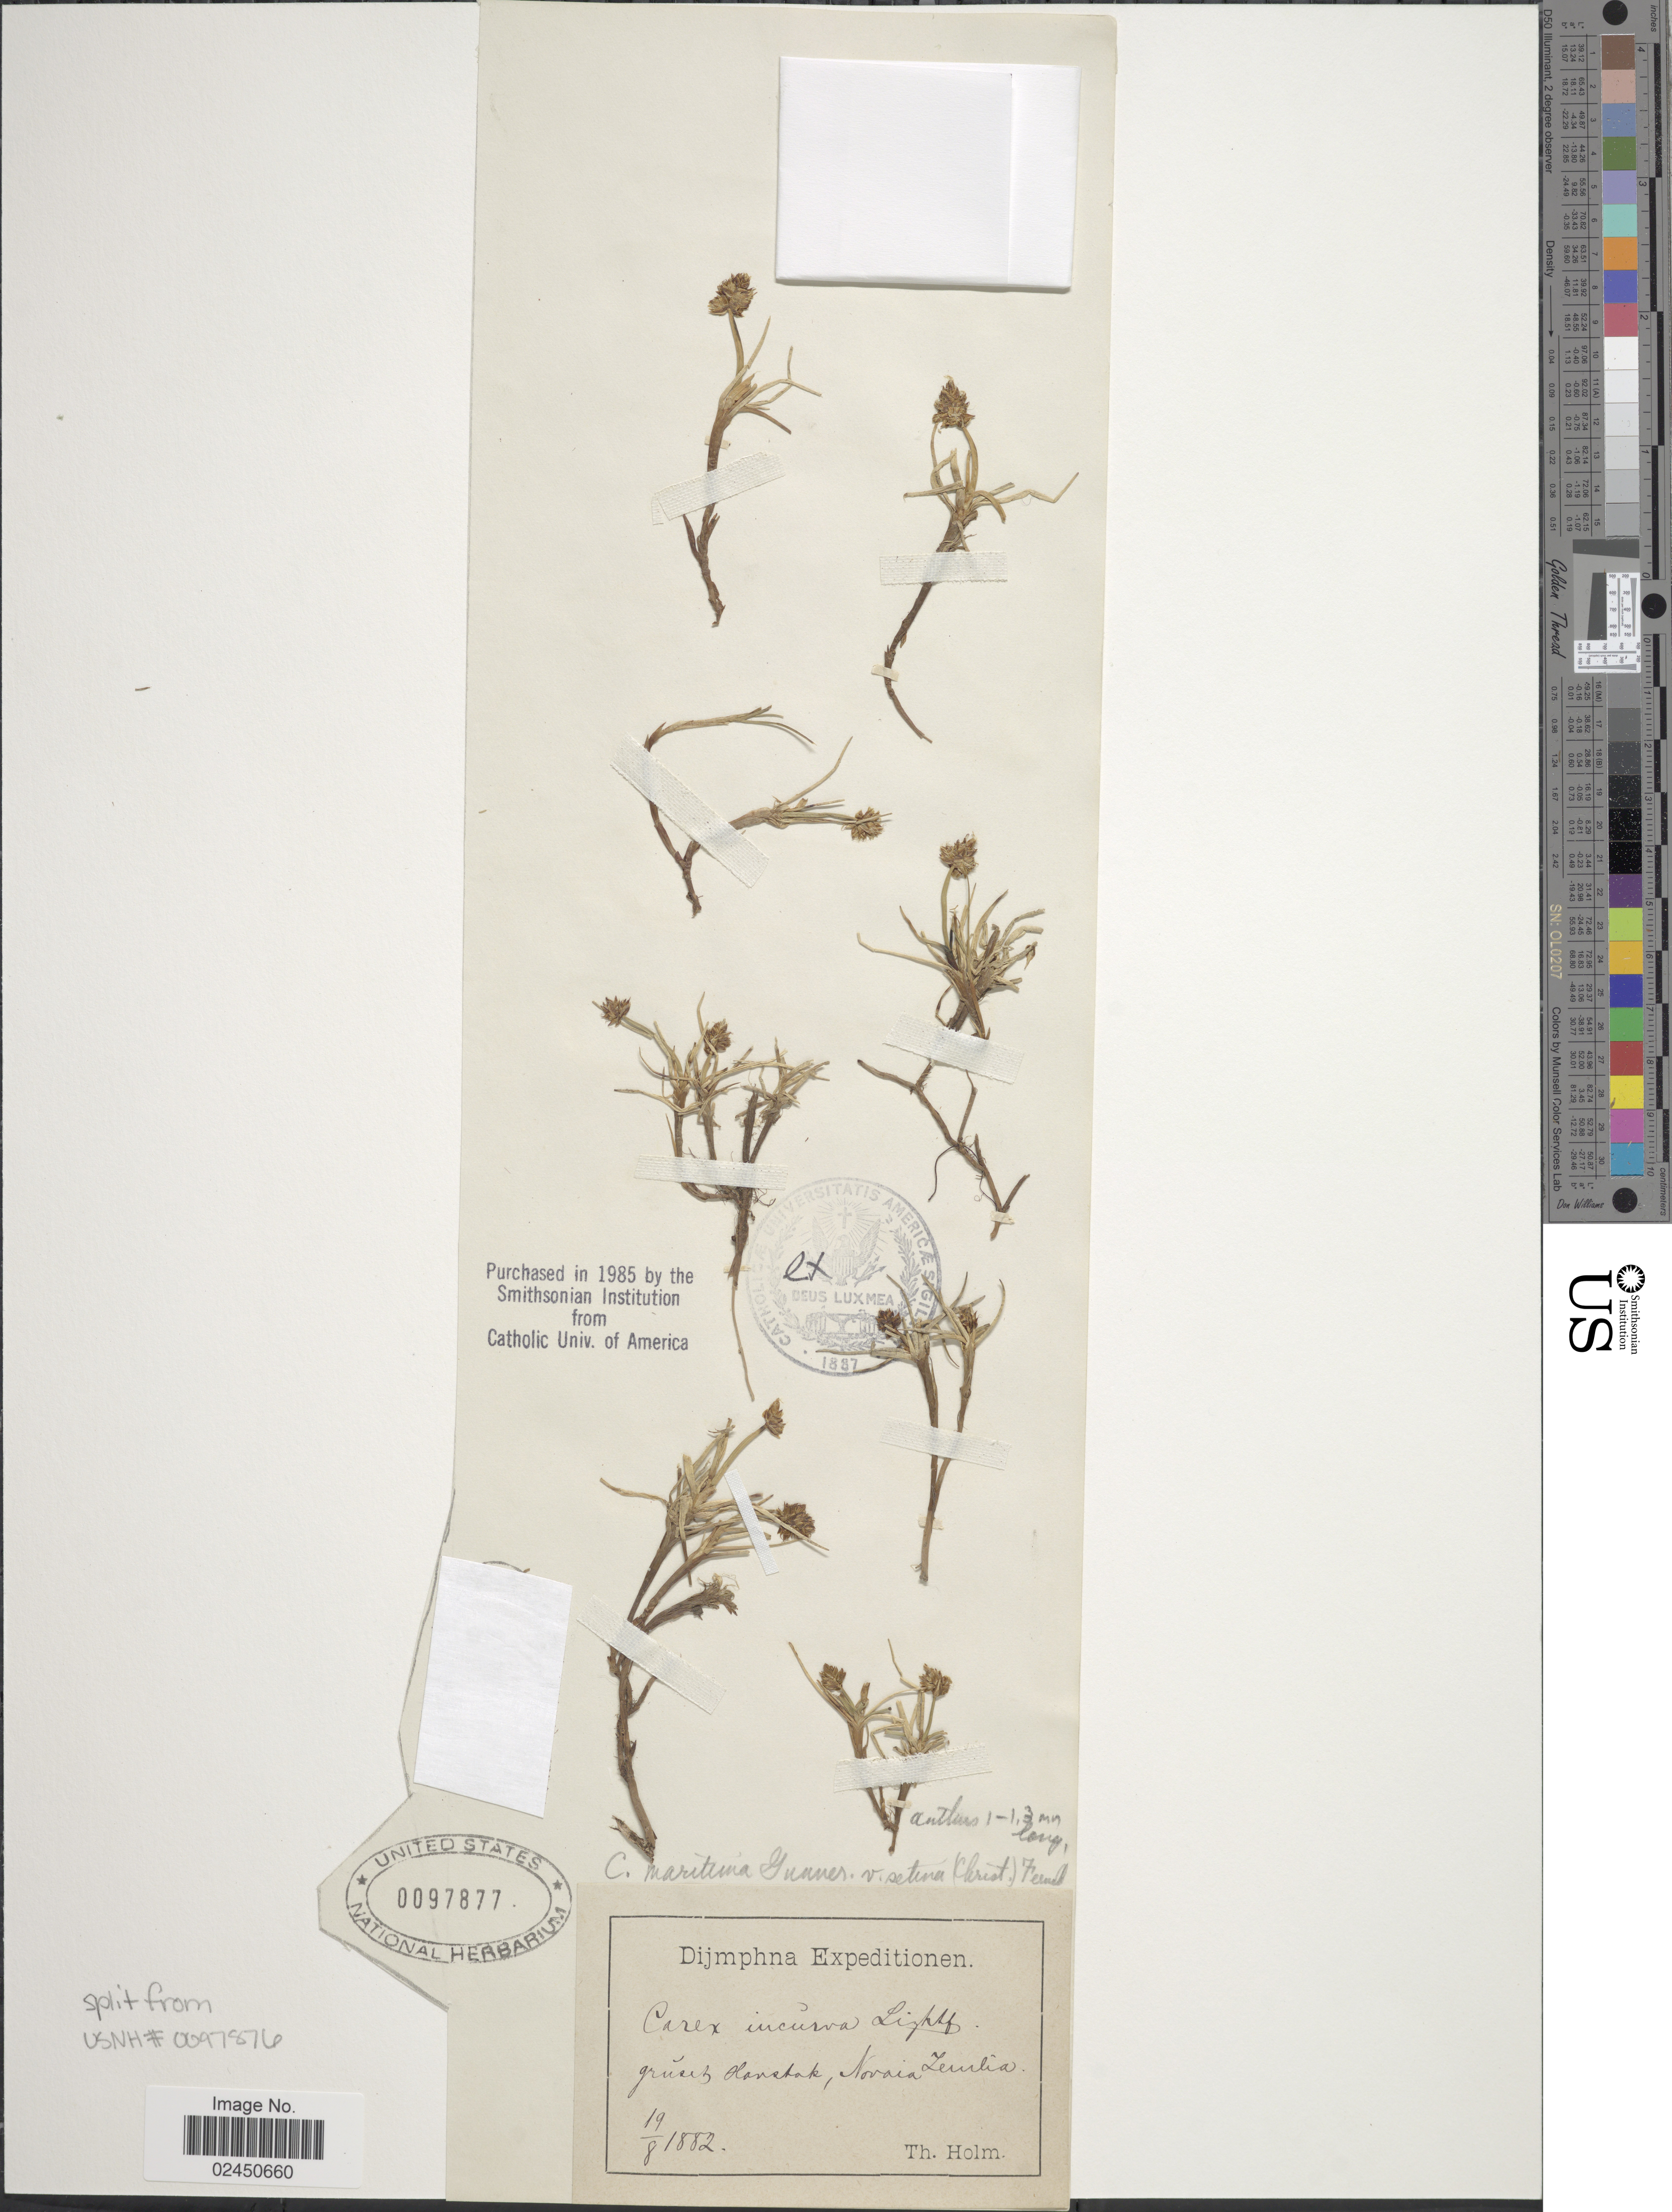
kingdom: Plantae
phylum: Tracheophyta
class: Liliopsida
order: Poales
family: Cyperaceae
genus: Carex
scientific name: Carex maritima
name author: Gunnerus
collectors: T. Holm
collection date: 1882-08-19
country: Russian Federation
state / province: Arkhangelsk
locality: Novaia Zemlia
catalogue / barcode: US 97877